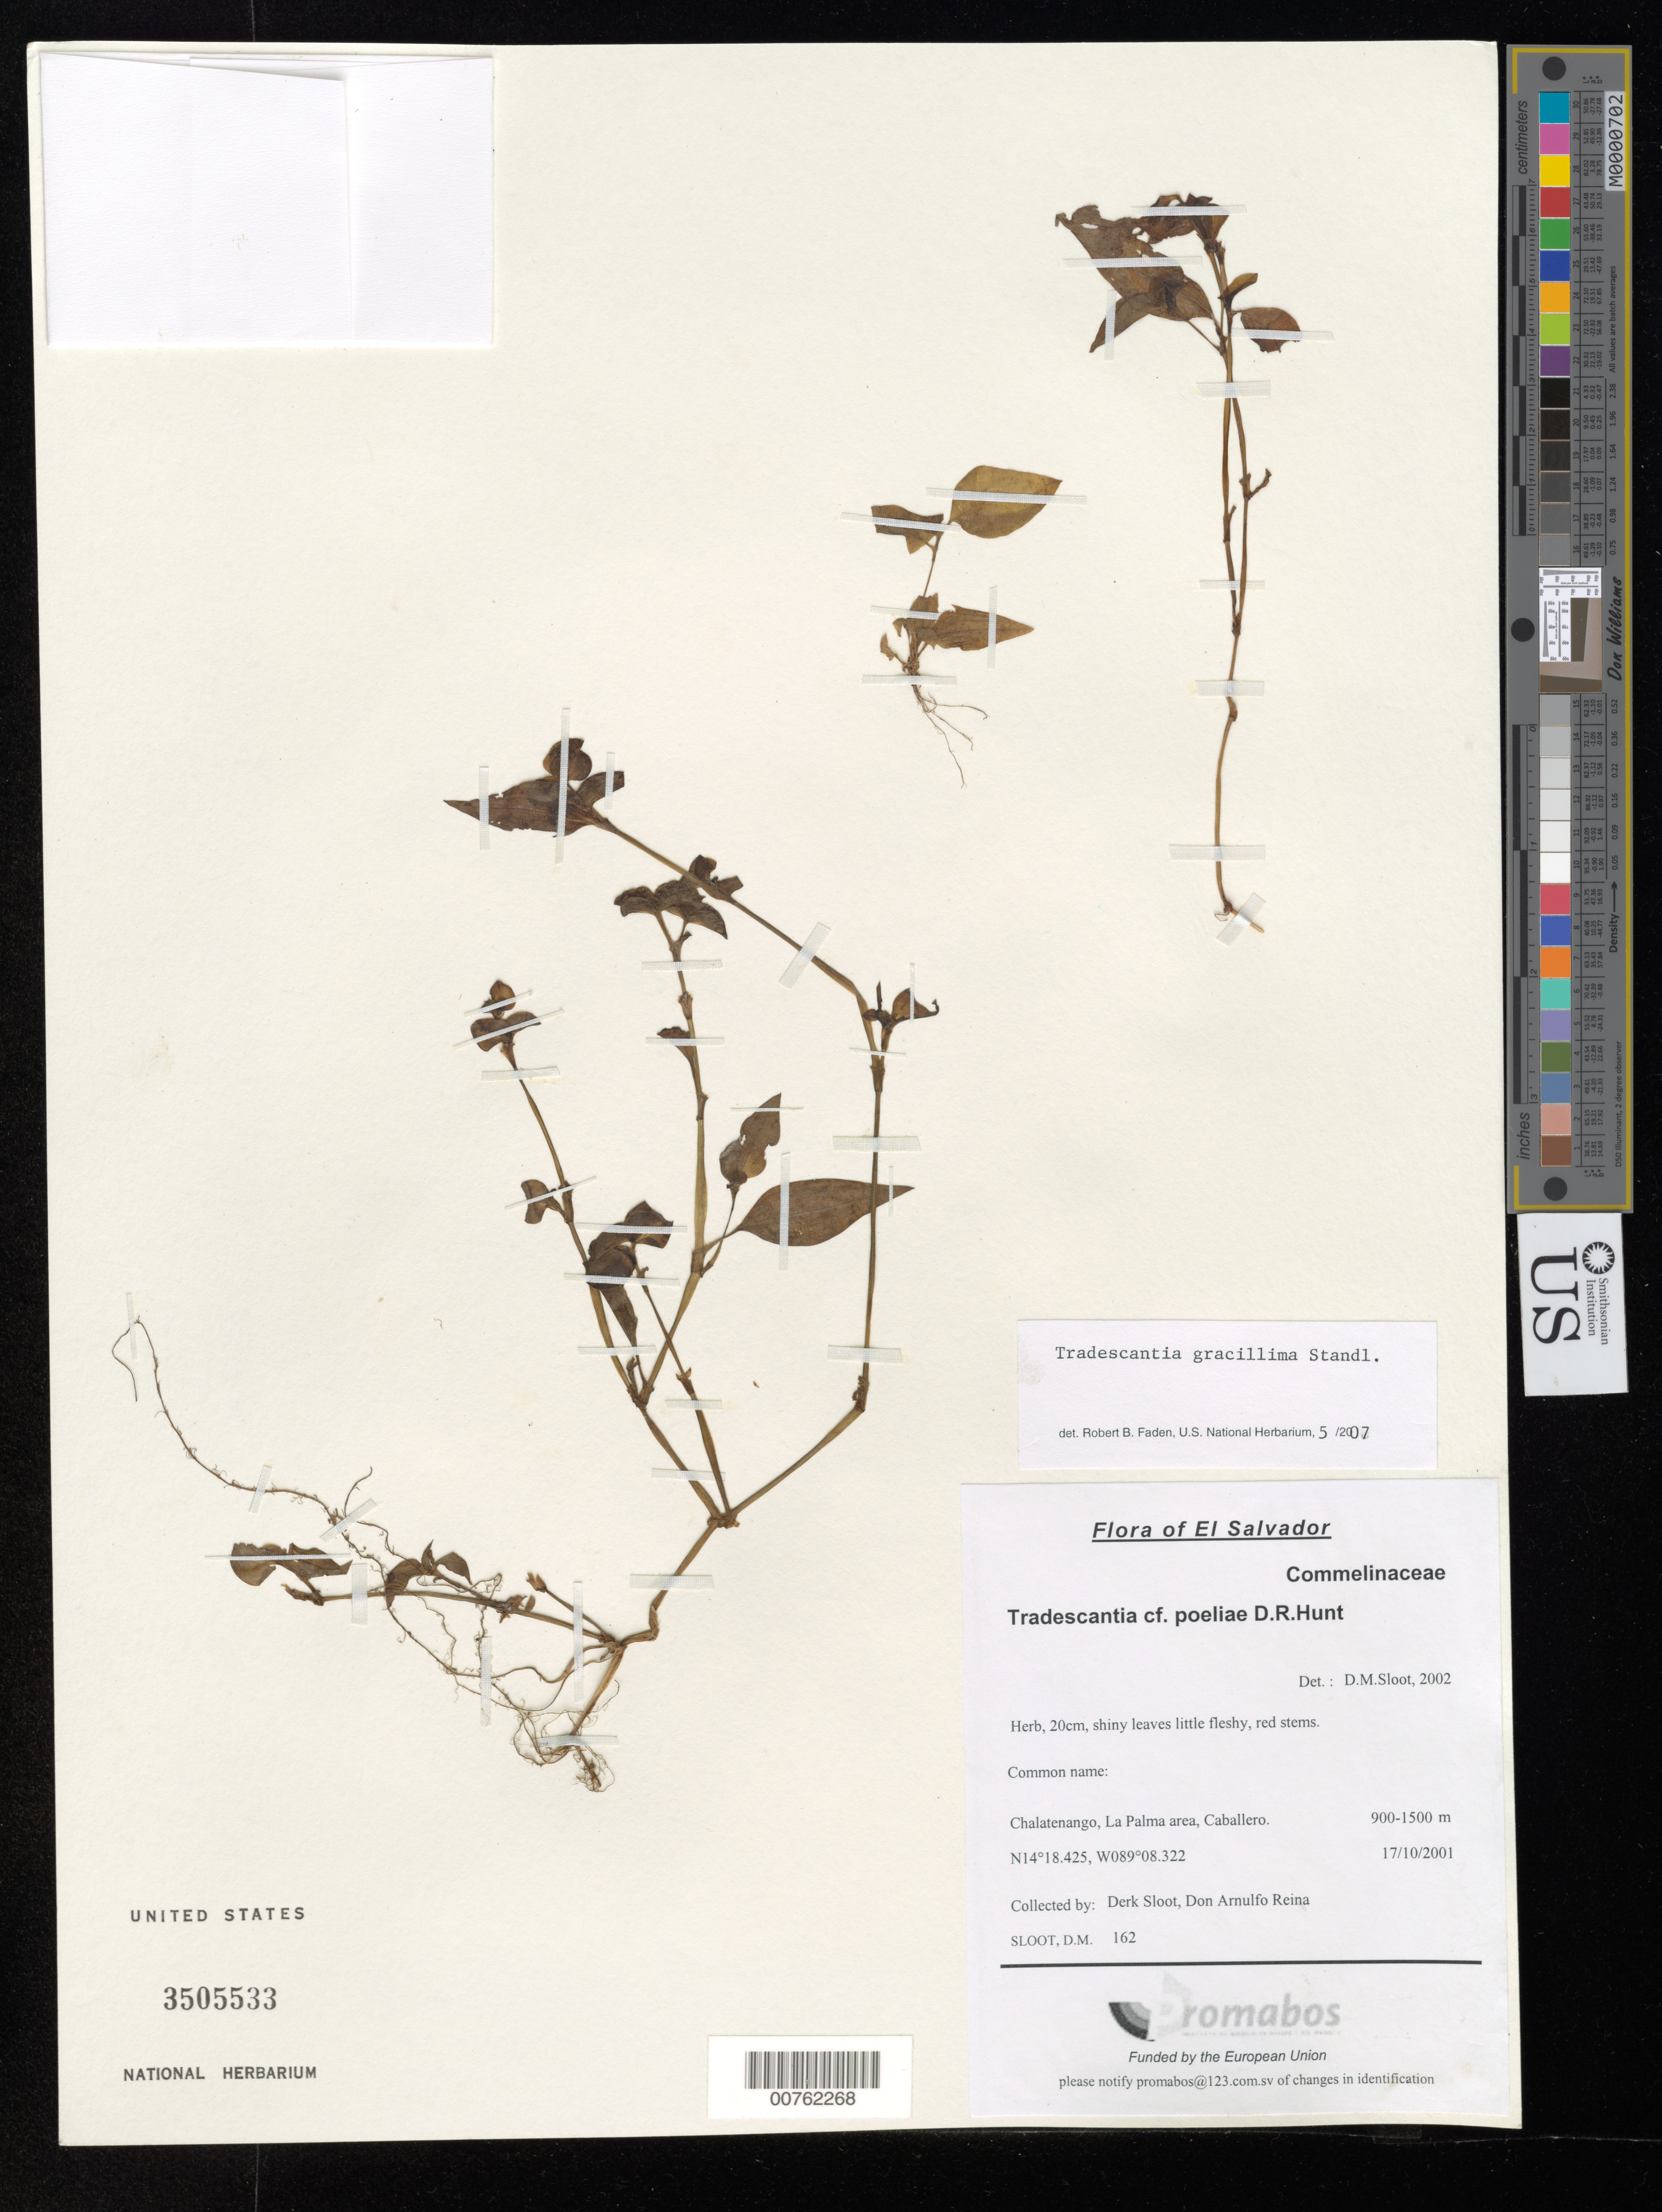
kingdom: Plantae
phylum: Tracheophyta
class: Liliopsida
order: Commelinales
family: Commelinaceae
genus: Tradescantia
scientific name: Tradescantia gracillima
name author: Standl.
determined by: Faden, Robert B., (US), Smithsonian Institution - National Museum of Natural History (UNITED STATES)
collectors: D. M. Sloot & D. A. Reina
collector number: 162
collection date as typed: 17 Oct 2001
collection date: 2001-10-17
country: El Salvador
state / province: Chalatenango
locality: La Palma area, Caballero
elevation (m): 900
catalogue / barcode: US 3505533